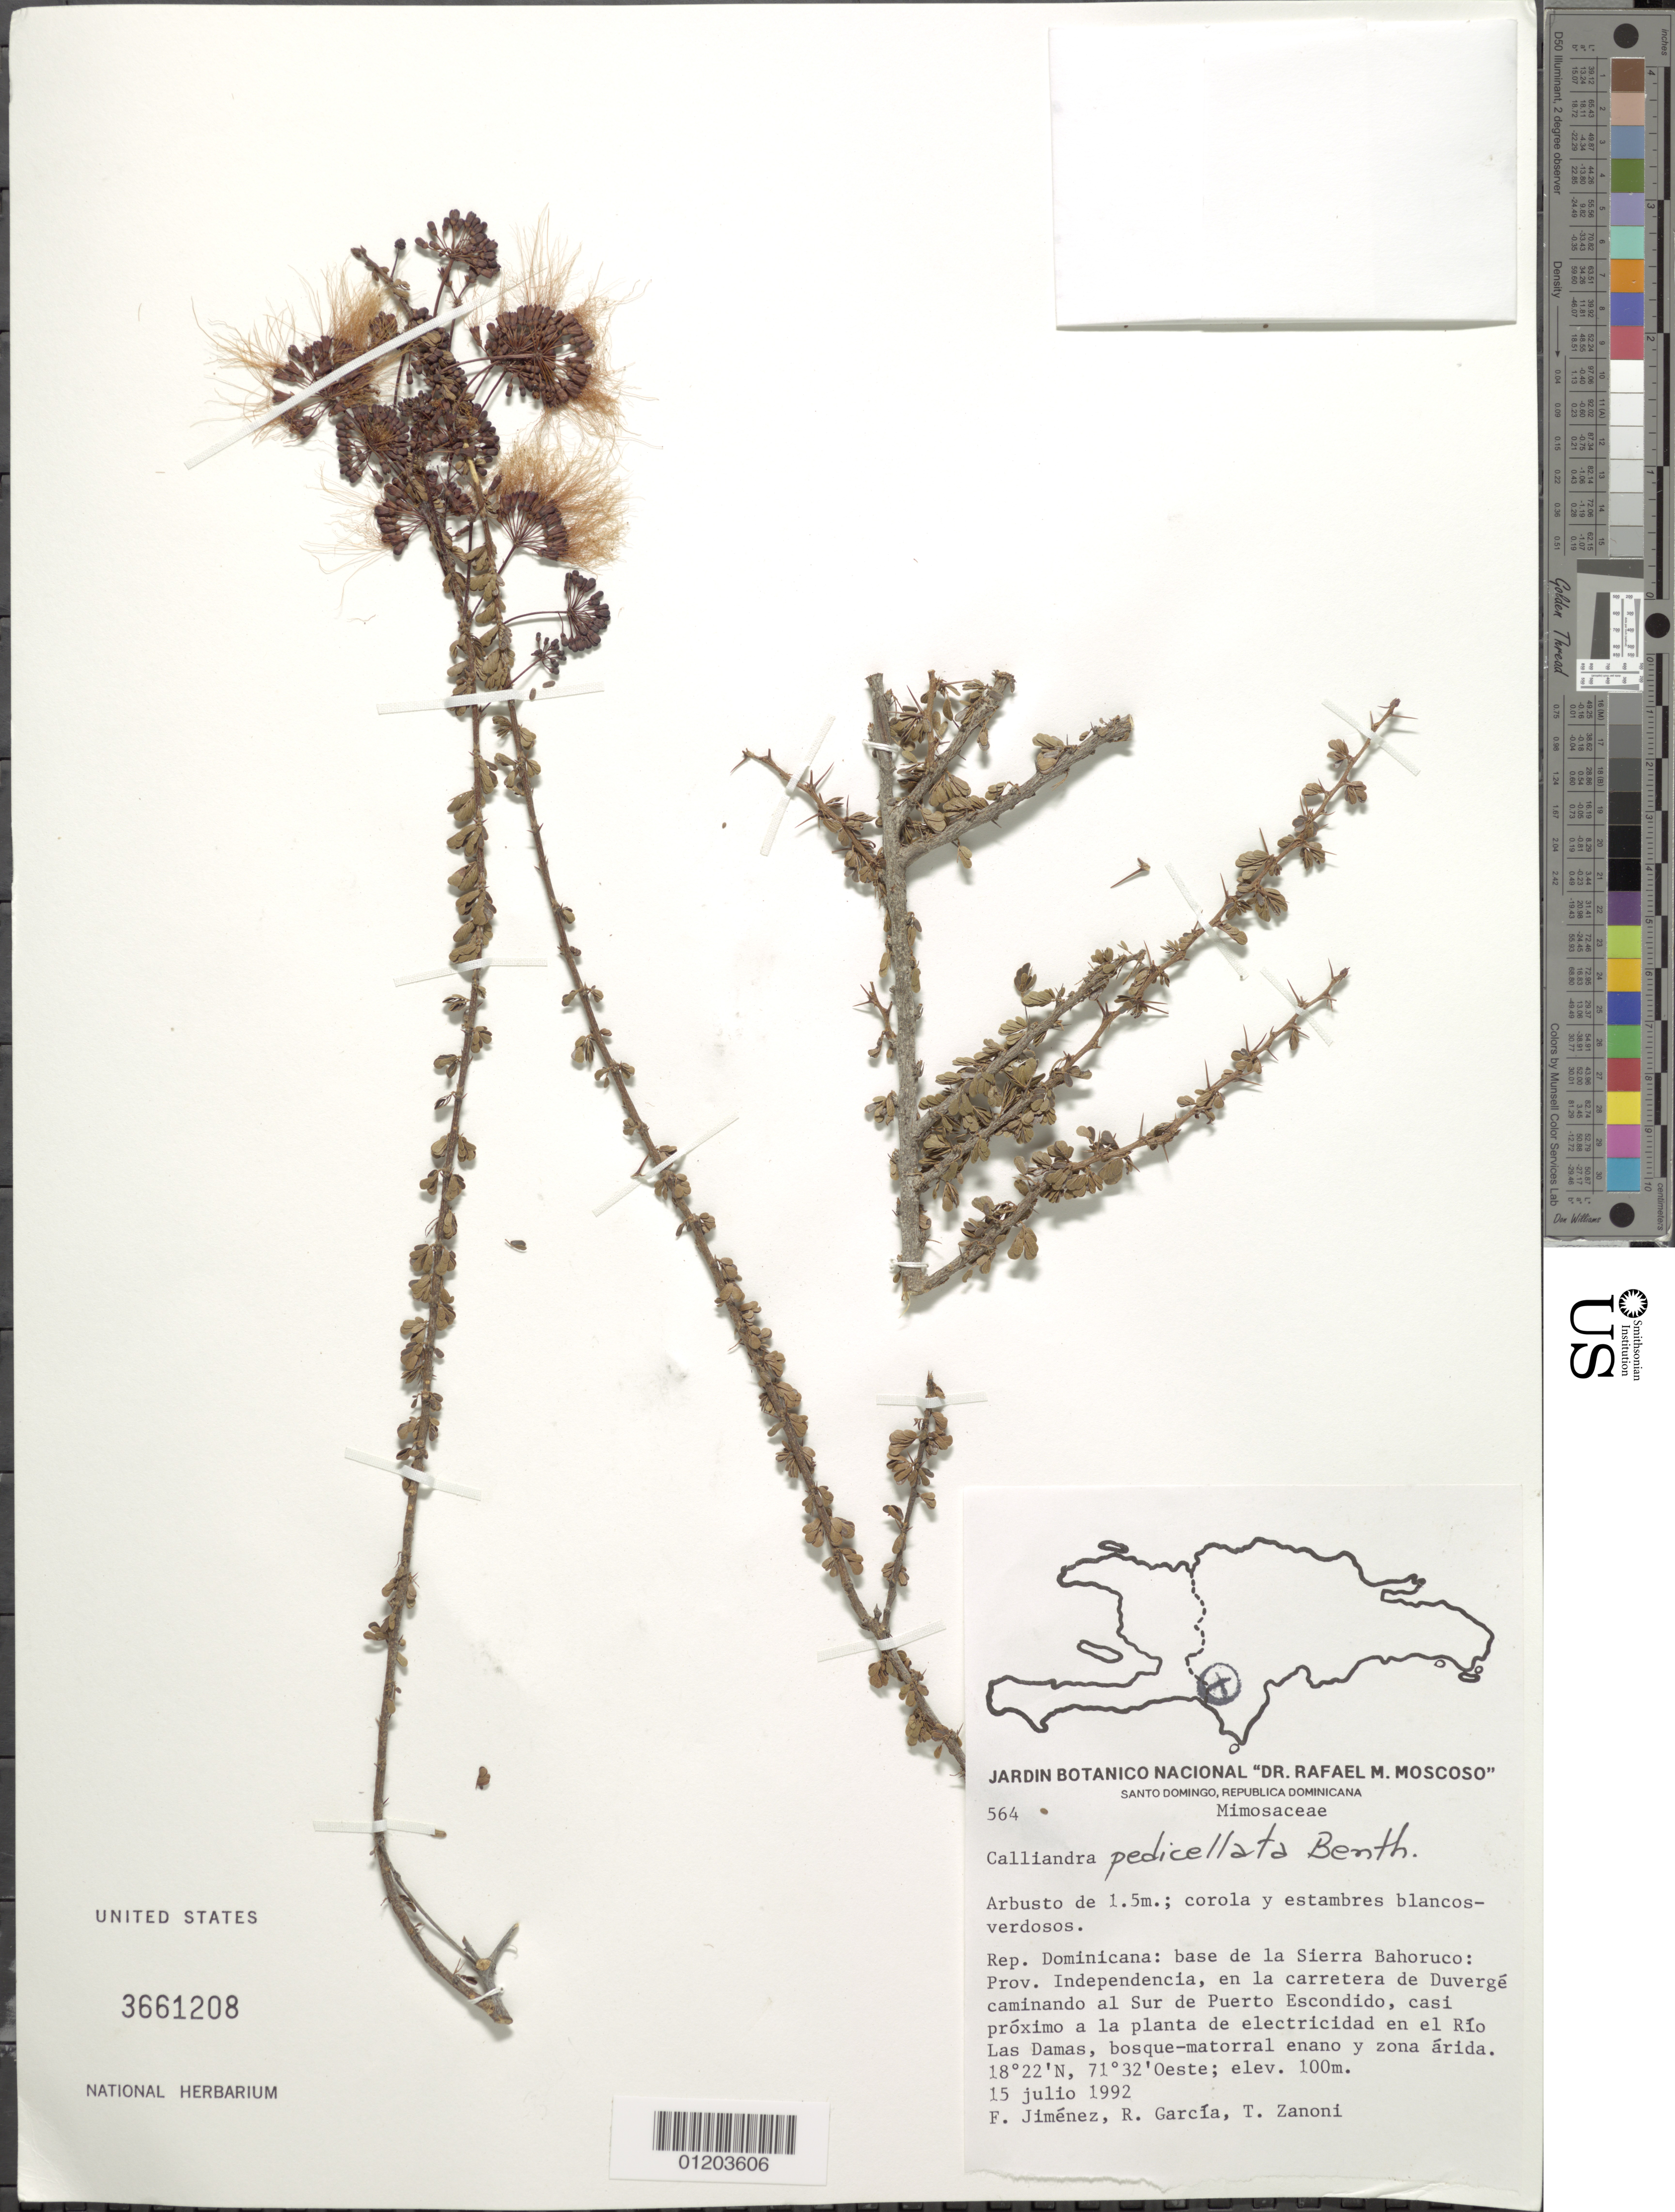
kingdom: Plantae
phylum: Tracheophyta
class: Magnoliopsida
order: Fabales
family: Fabaceae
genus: Calliandra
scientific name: Calliandra pedicellata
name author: Benth.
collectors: F. Jiménez, R. G. García & T. A. Zanoni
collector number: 564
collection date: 1992-07-15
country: Dominican Republic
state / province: Independencia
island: Hispaniola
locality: Sierra Bahoruco, carretera de Duvergé caminando al Sur de Puerto Escondido, casi próximo a la planta de electricidad en el Río Las Damas.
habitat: Bosue-matorral enano y zona árida.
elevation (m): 100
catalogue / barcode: US 3661208